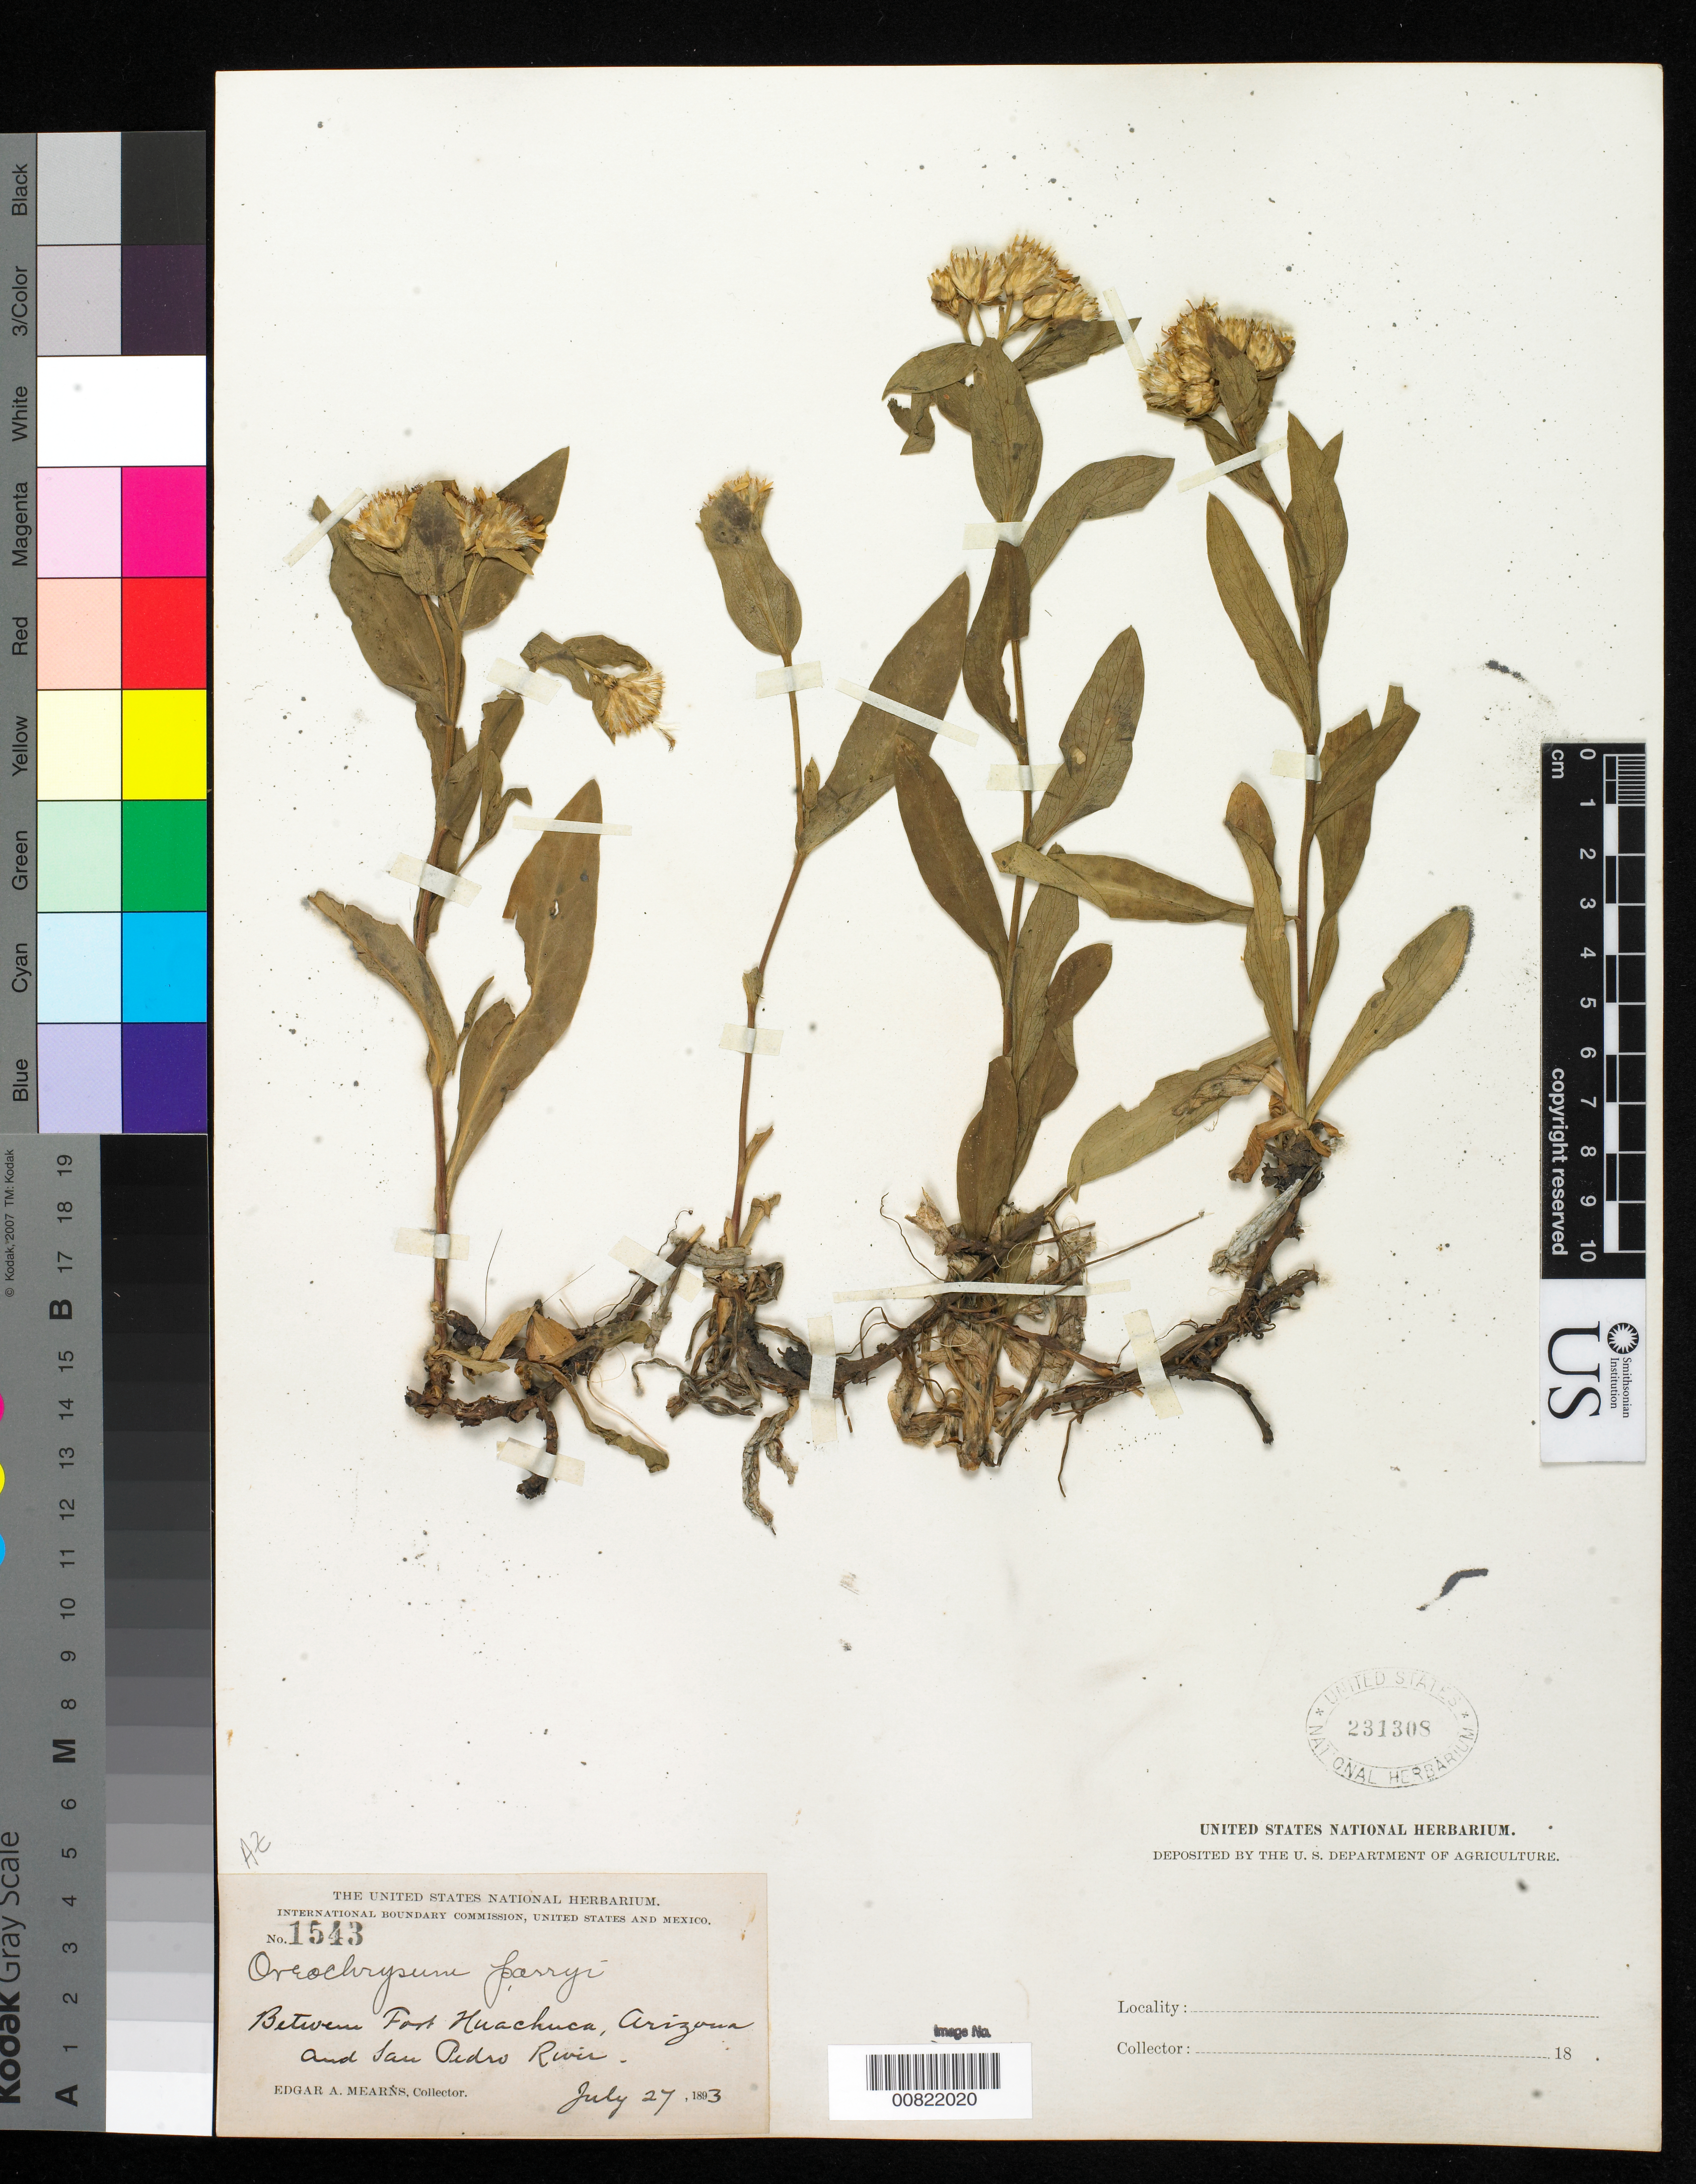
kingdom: Plantae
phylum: Tracheophyta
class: Magnoliopsida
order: Asterales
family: Asteraceae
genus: Oreochrysum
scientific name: Oreochrysum parryi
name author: (A. Gray) Rydb.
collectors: E. A. Mearns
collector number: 1543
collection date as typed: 27 Jul 1893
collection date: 1893-07-27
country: United States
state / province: Arizona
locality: Between Fort Huachuca, Arizona and San Pedro River.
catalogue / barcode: US 231308